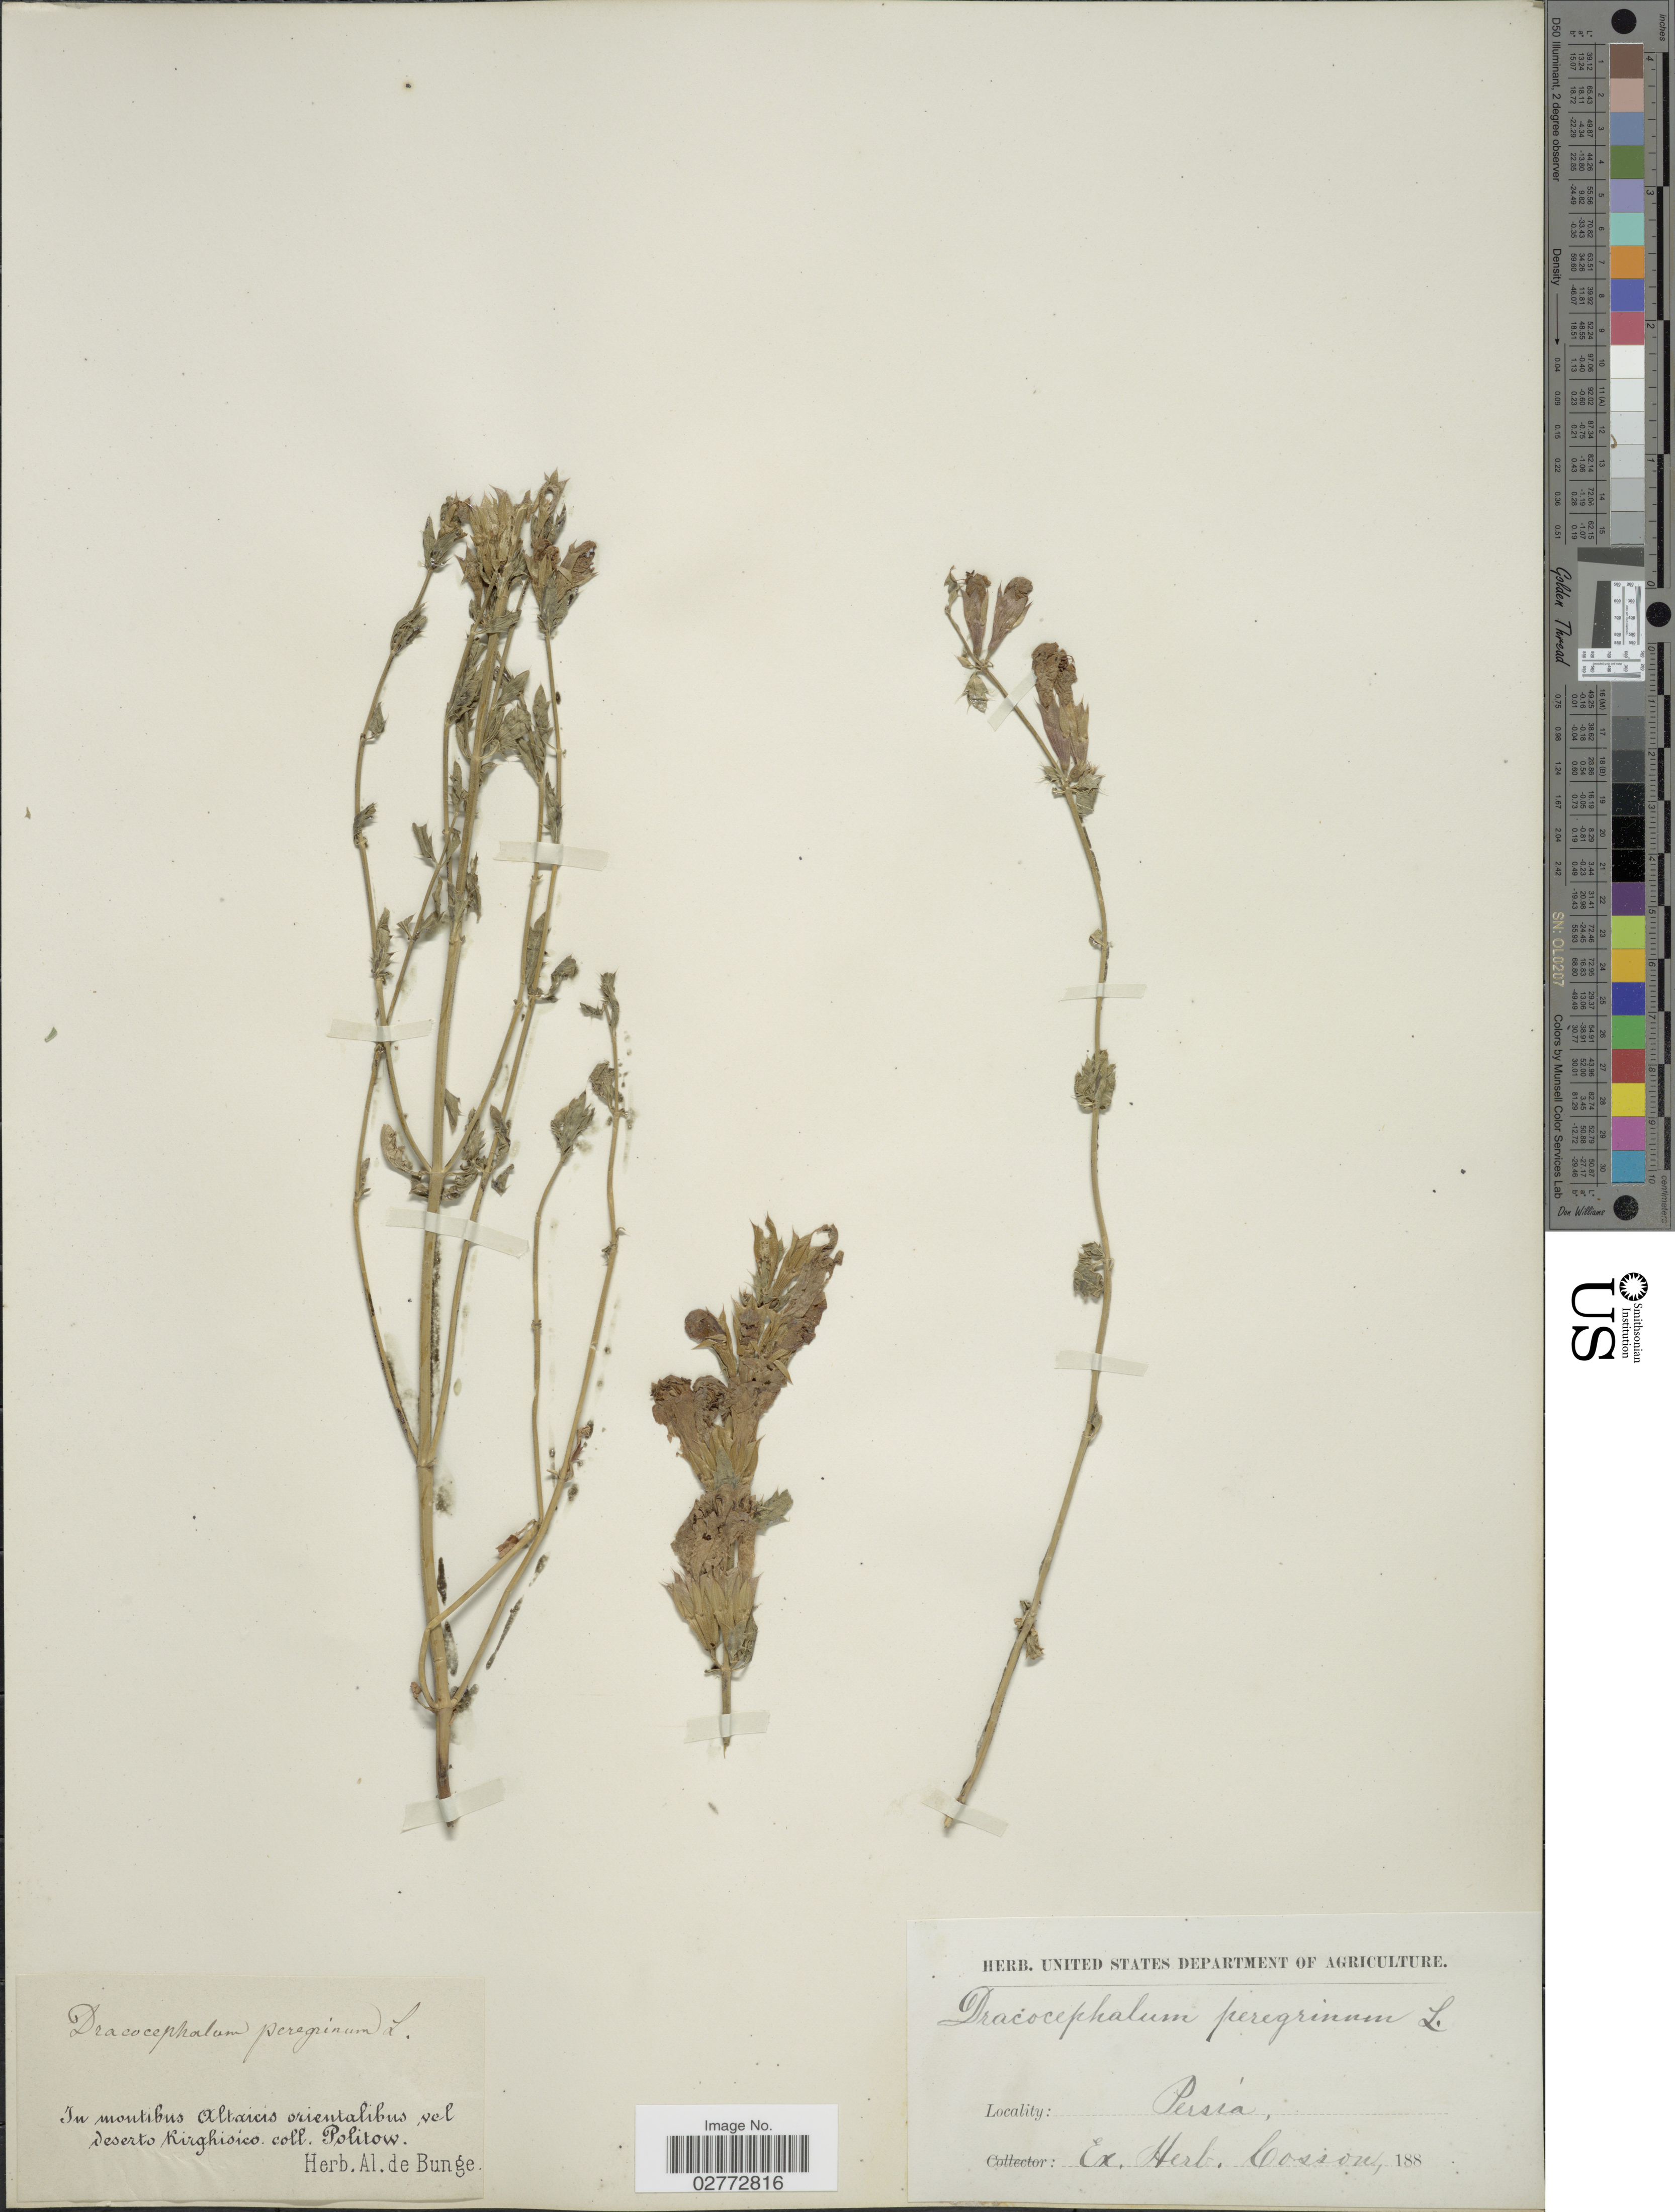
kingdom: Plantae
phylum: Tracheophyta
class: Magnoliopsida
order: Lamiales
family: Lamiaceae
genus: Dracocephalum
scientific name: Dracocephalum peregrinum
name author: L.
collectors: -. Politow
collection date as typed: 188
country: Kyrgyzstan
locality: In montibus Altaicis orientalibus vel deserto Kirghiosico. Persia.